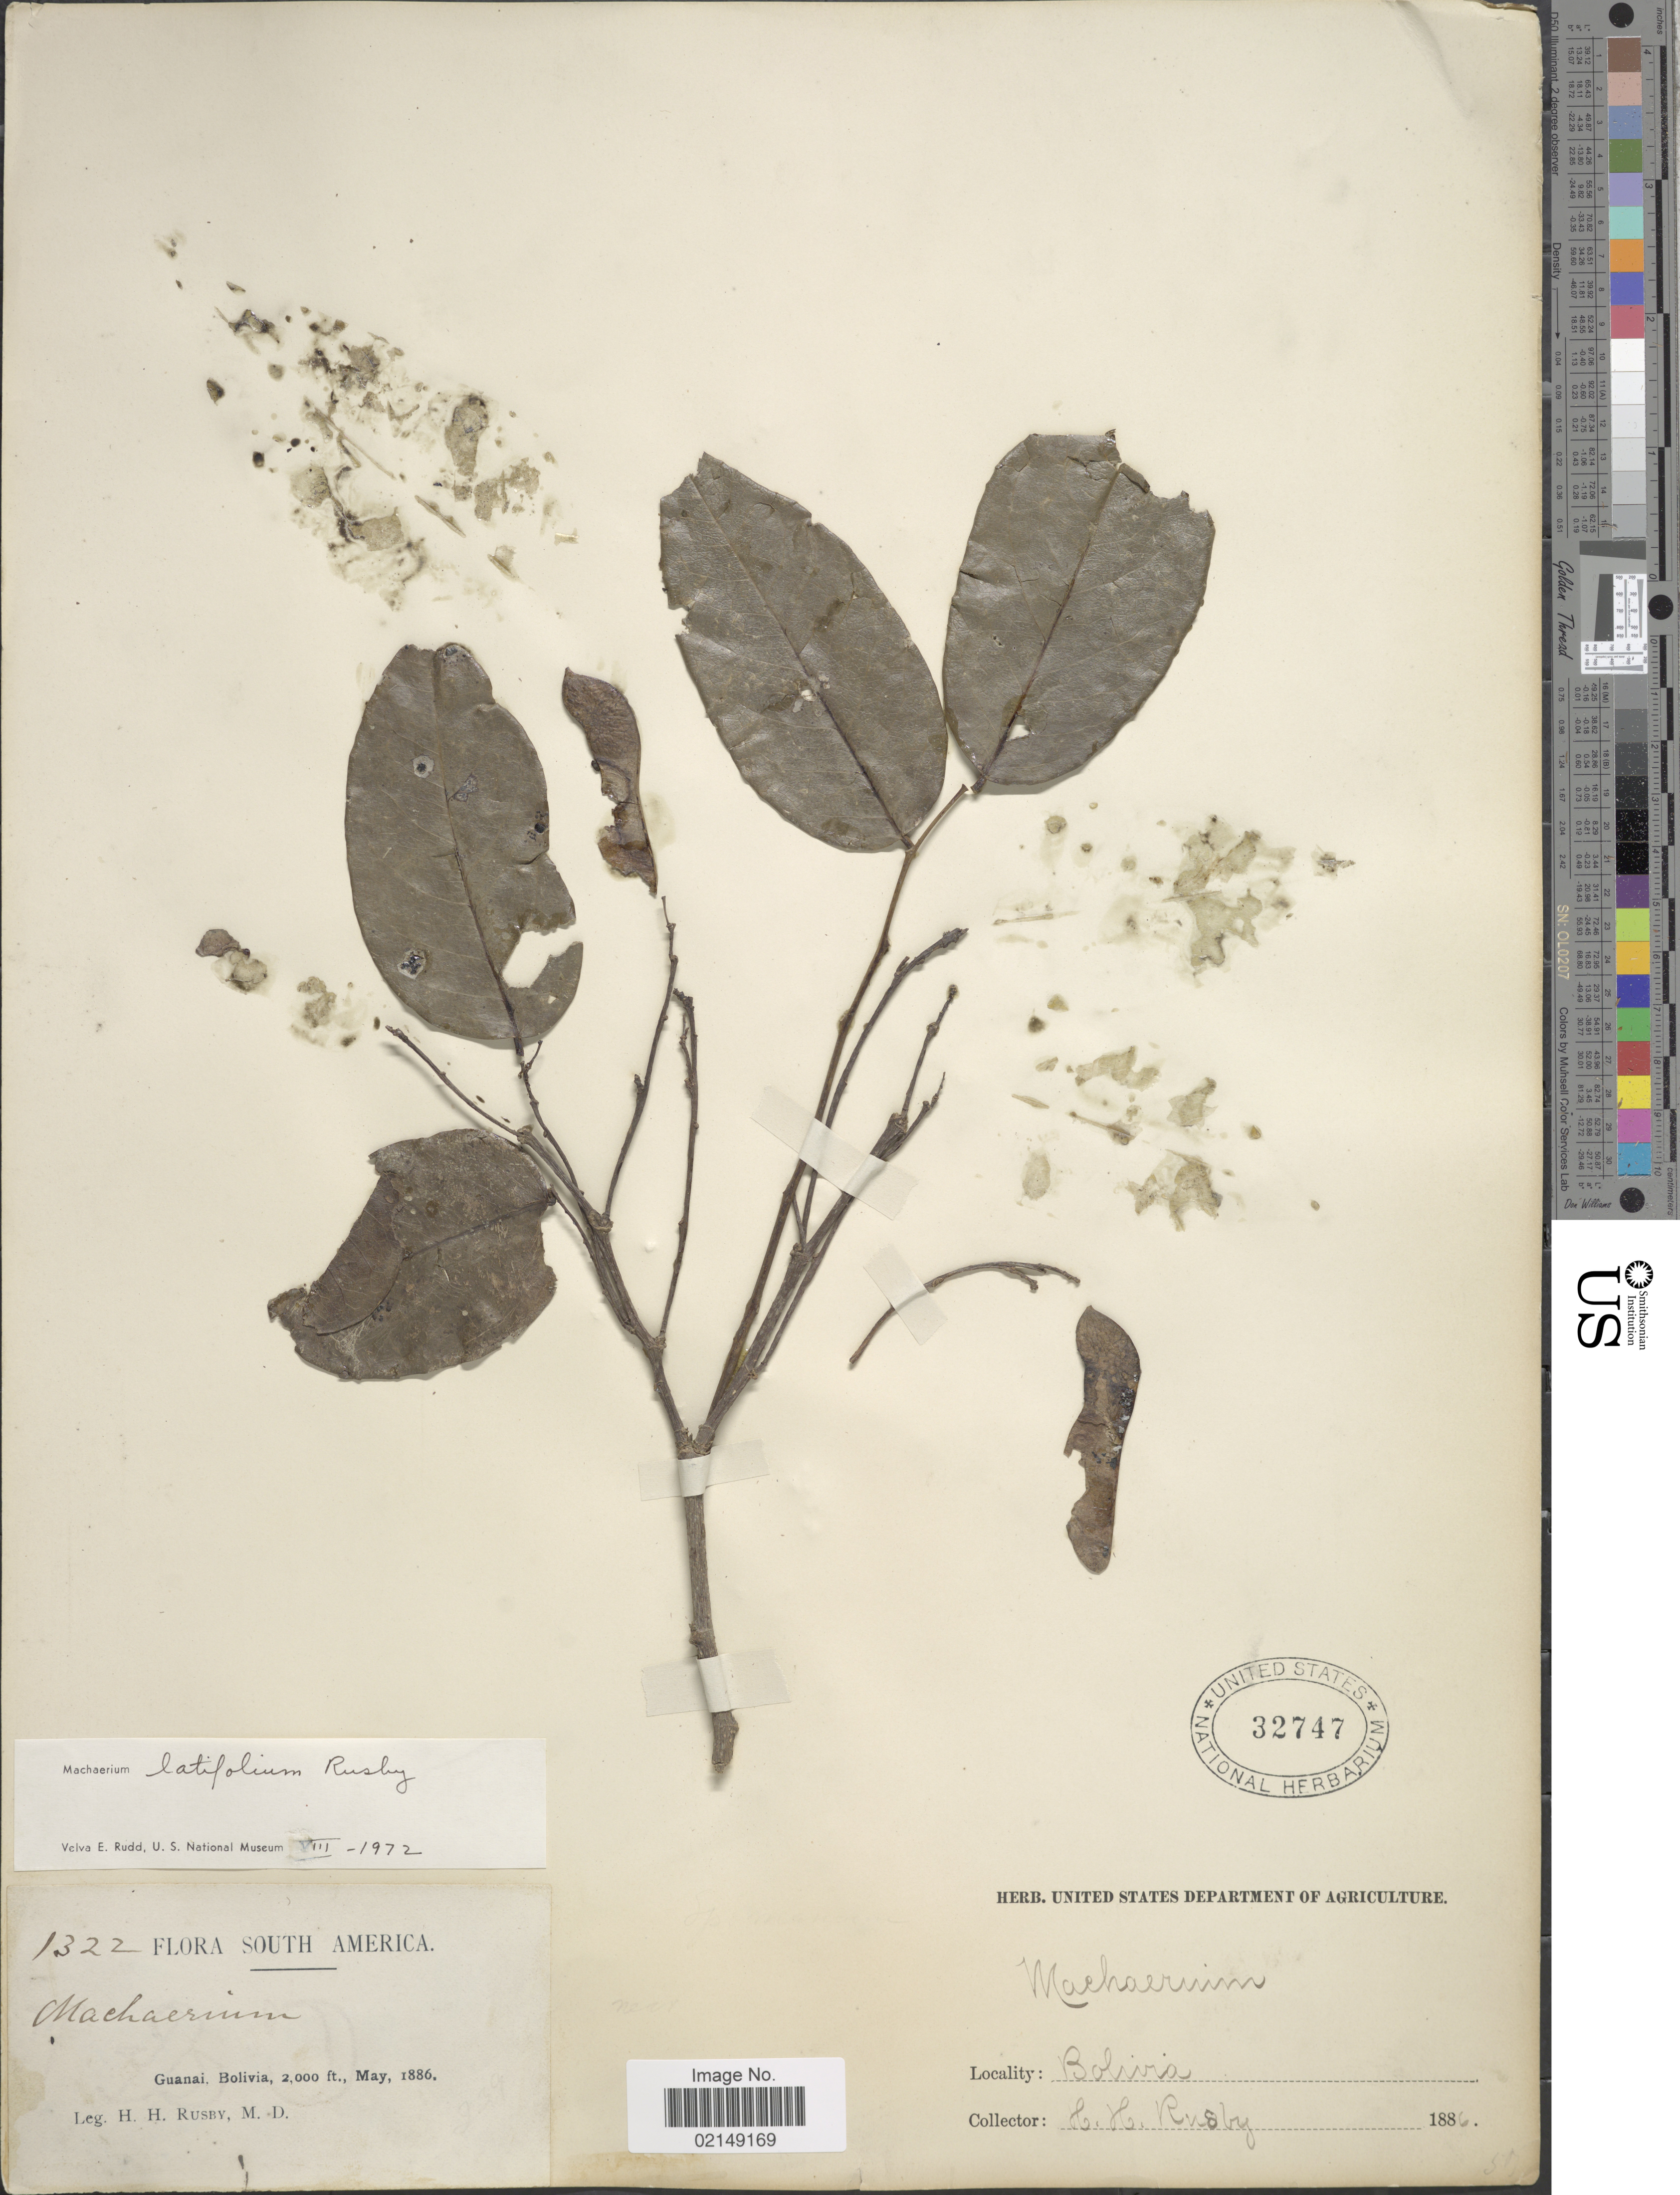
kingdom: Plantae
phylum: Tracheophyta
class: Magnoliopsida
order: Fabales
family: Fabaceae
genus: Machaerium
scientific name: Machaerium latifolium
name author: Rusby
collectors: H. H. Rusby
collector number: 1322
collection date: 1886-05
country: Bolivia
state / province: La Páz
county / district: Larecaja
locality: Guanay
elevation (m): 610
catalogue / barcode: US 32747